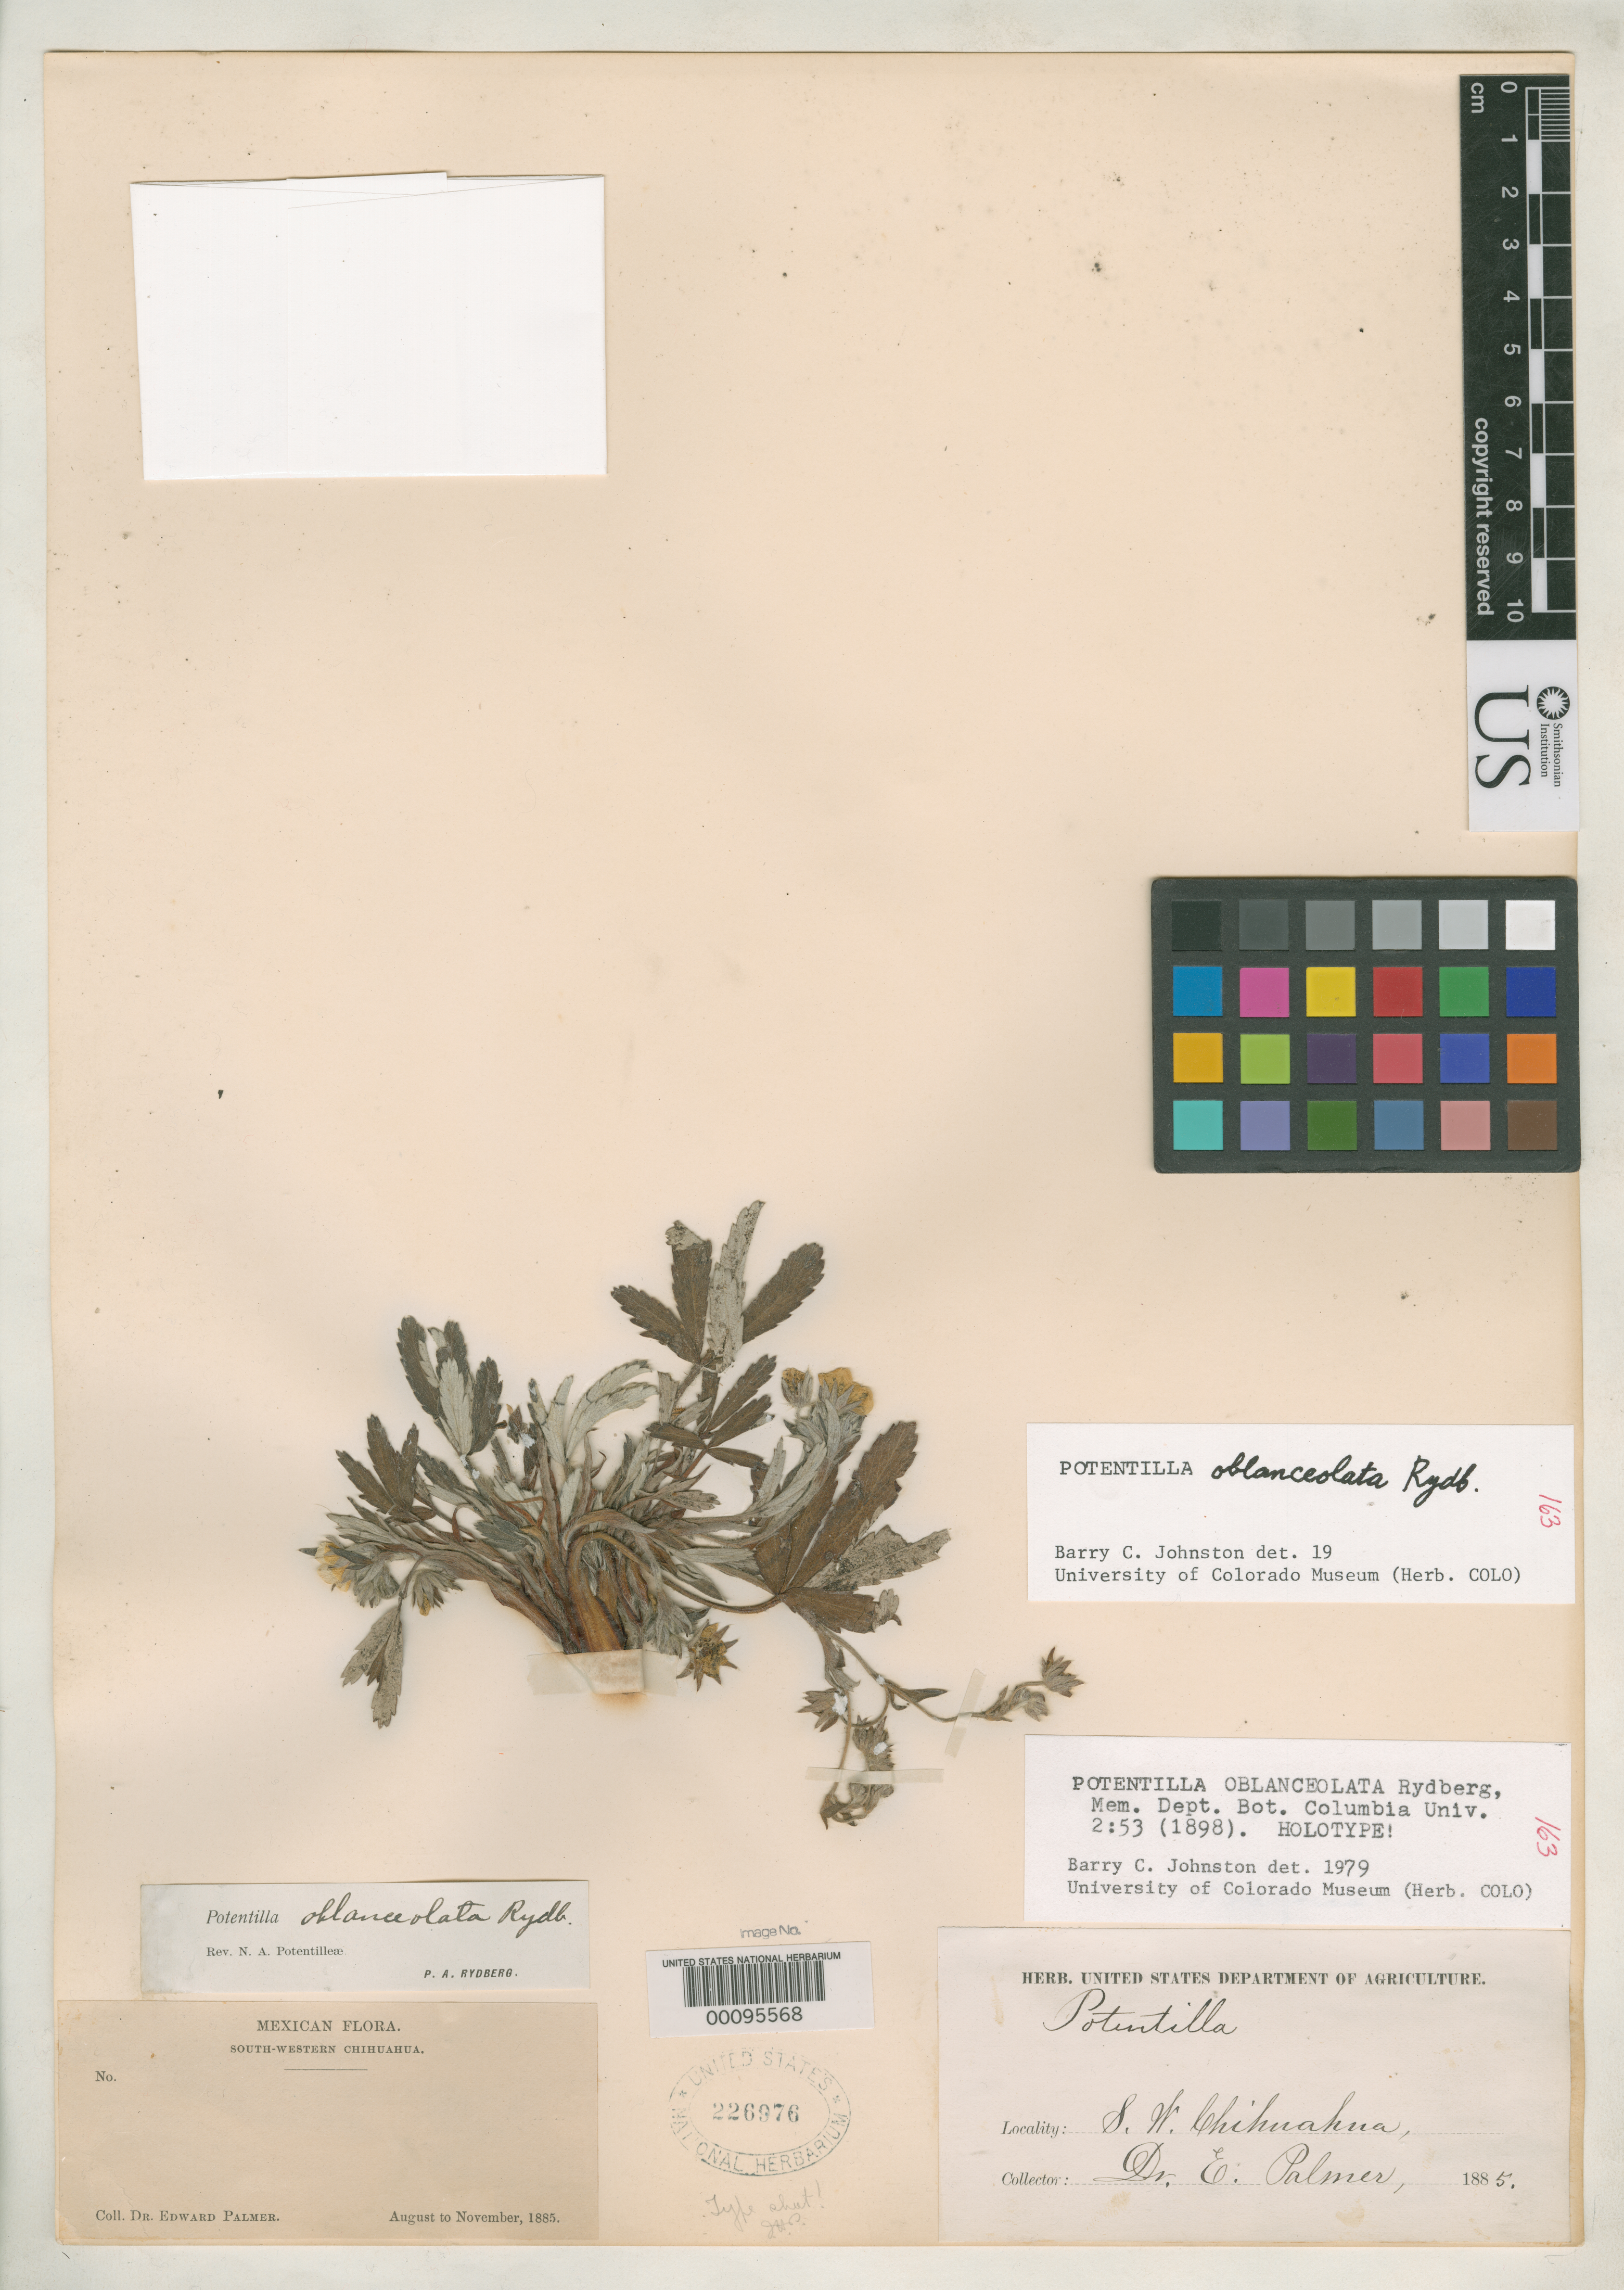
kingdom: Plantae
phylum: Tracheophyta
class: Magnoliopsida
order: Rosales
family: Rosaceae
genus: Potentilla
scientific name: Potentilla oblanceolata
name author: Rydb.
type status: Holotype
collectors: E. Palmer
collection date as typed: Aug 1885 to -- Nov 1885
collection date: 1885-08/1885-11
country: Mexico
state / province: Chihuahua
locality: South-western Chihuahua.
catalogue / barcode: US 226976